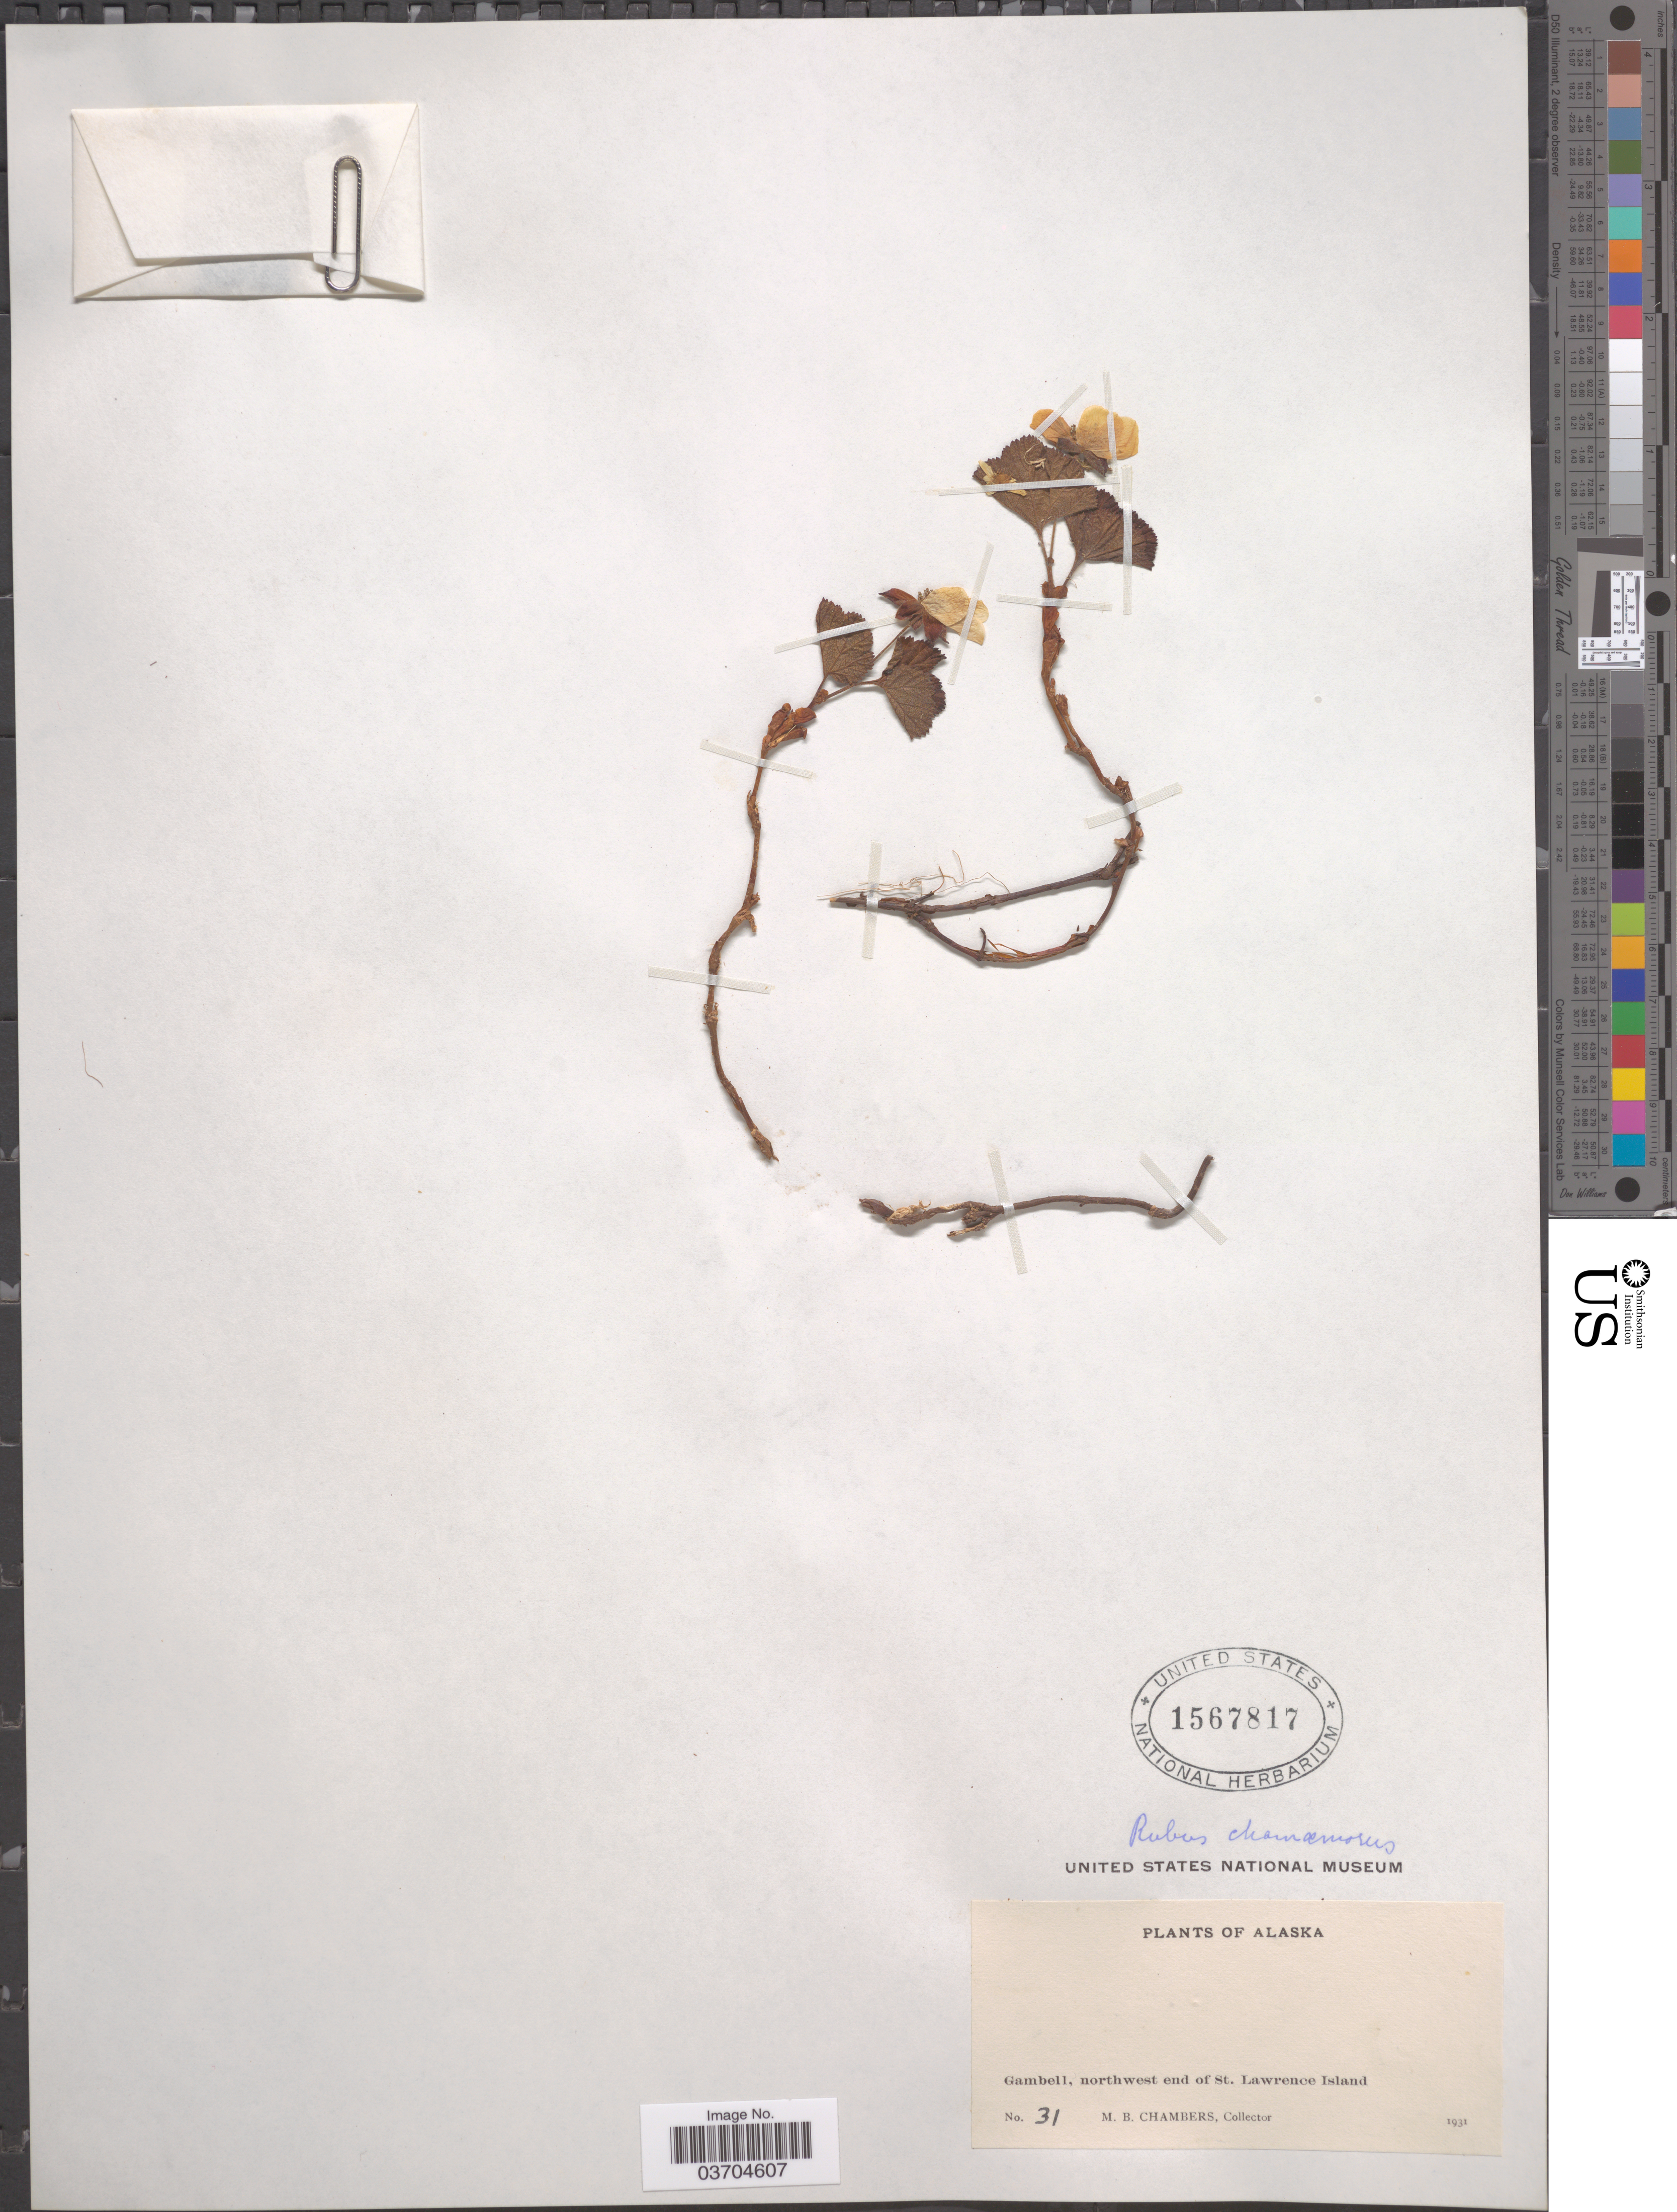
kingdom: Plantae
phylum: Tracheophyta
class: Magnoliopsida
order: Rosales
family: Rosaceae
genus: Rubus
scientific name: Rubus chamaemorus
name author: L.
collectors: M. Chambers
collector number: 31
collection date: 1931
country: United States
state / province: Alaska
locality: Gambell, northwest end of St. Lawrence Island.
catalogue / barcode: US 1567817